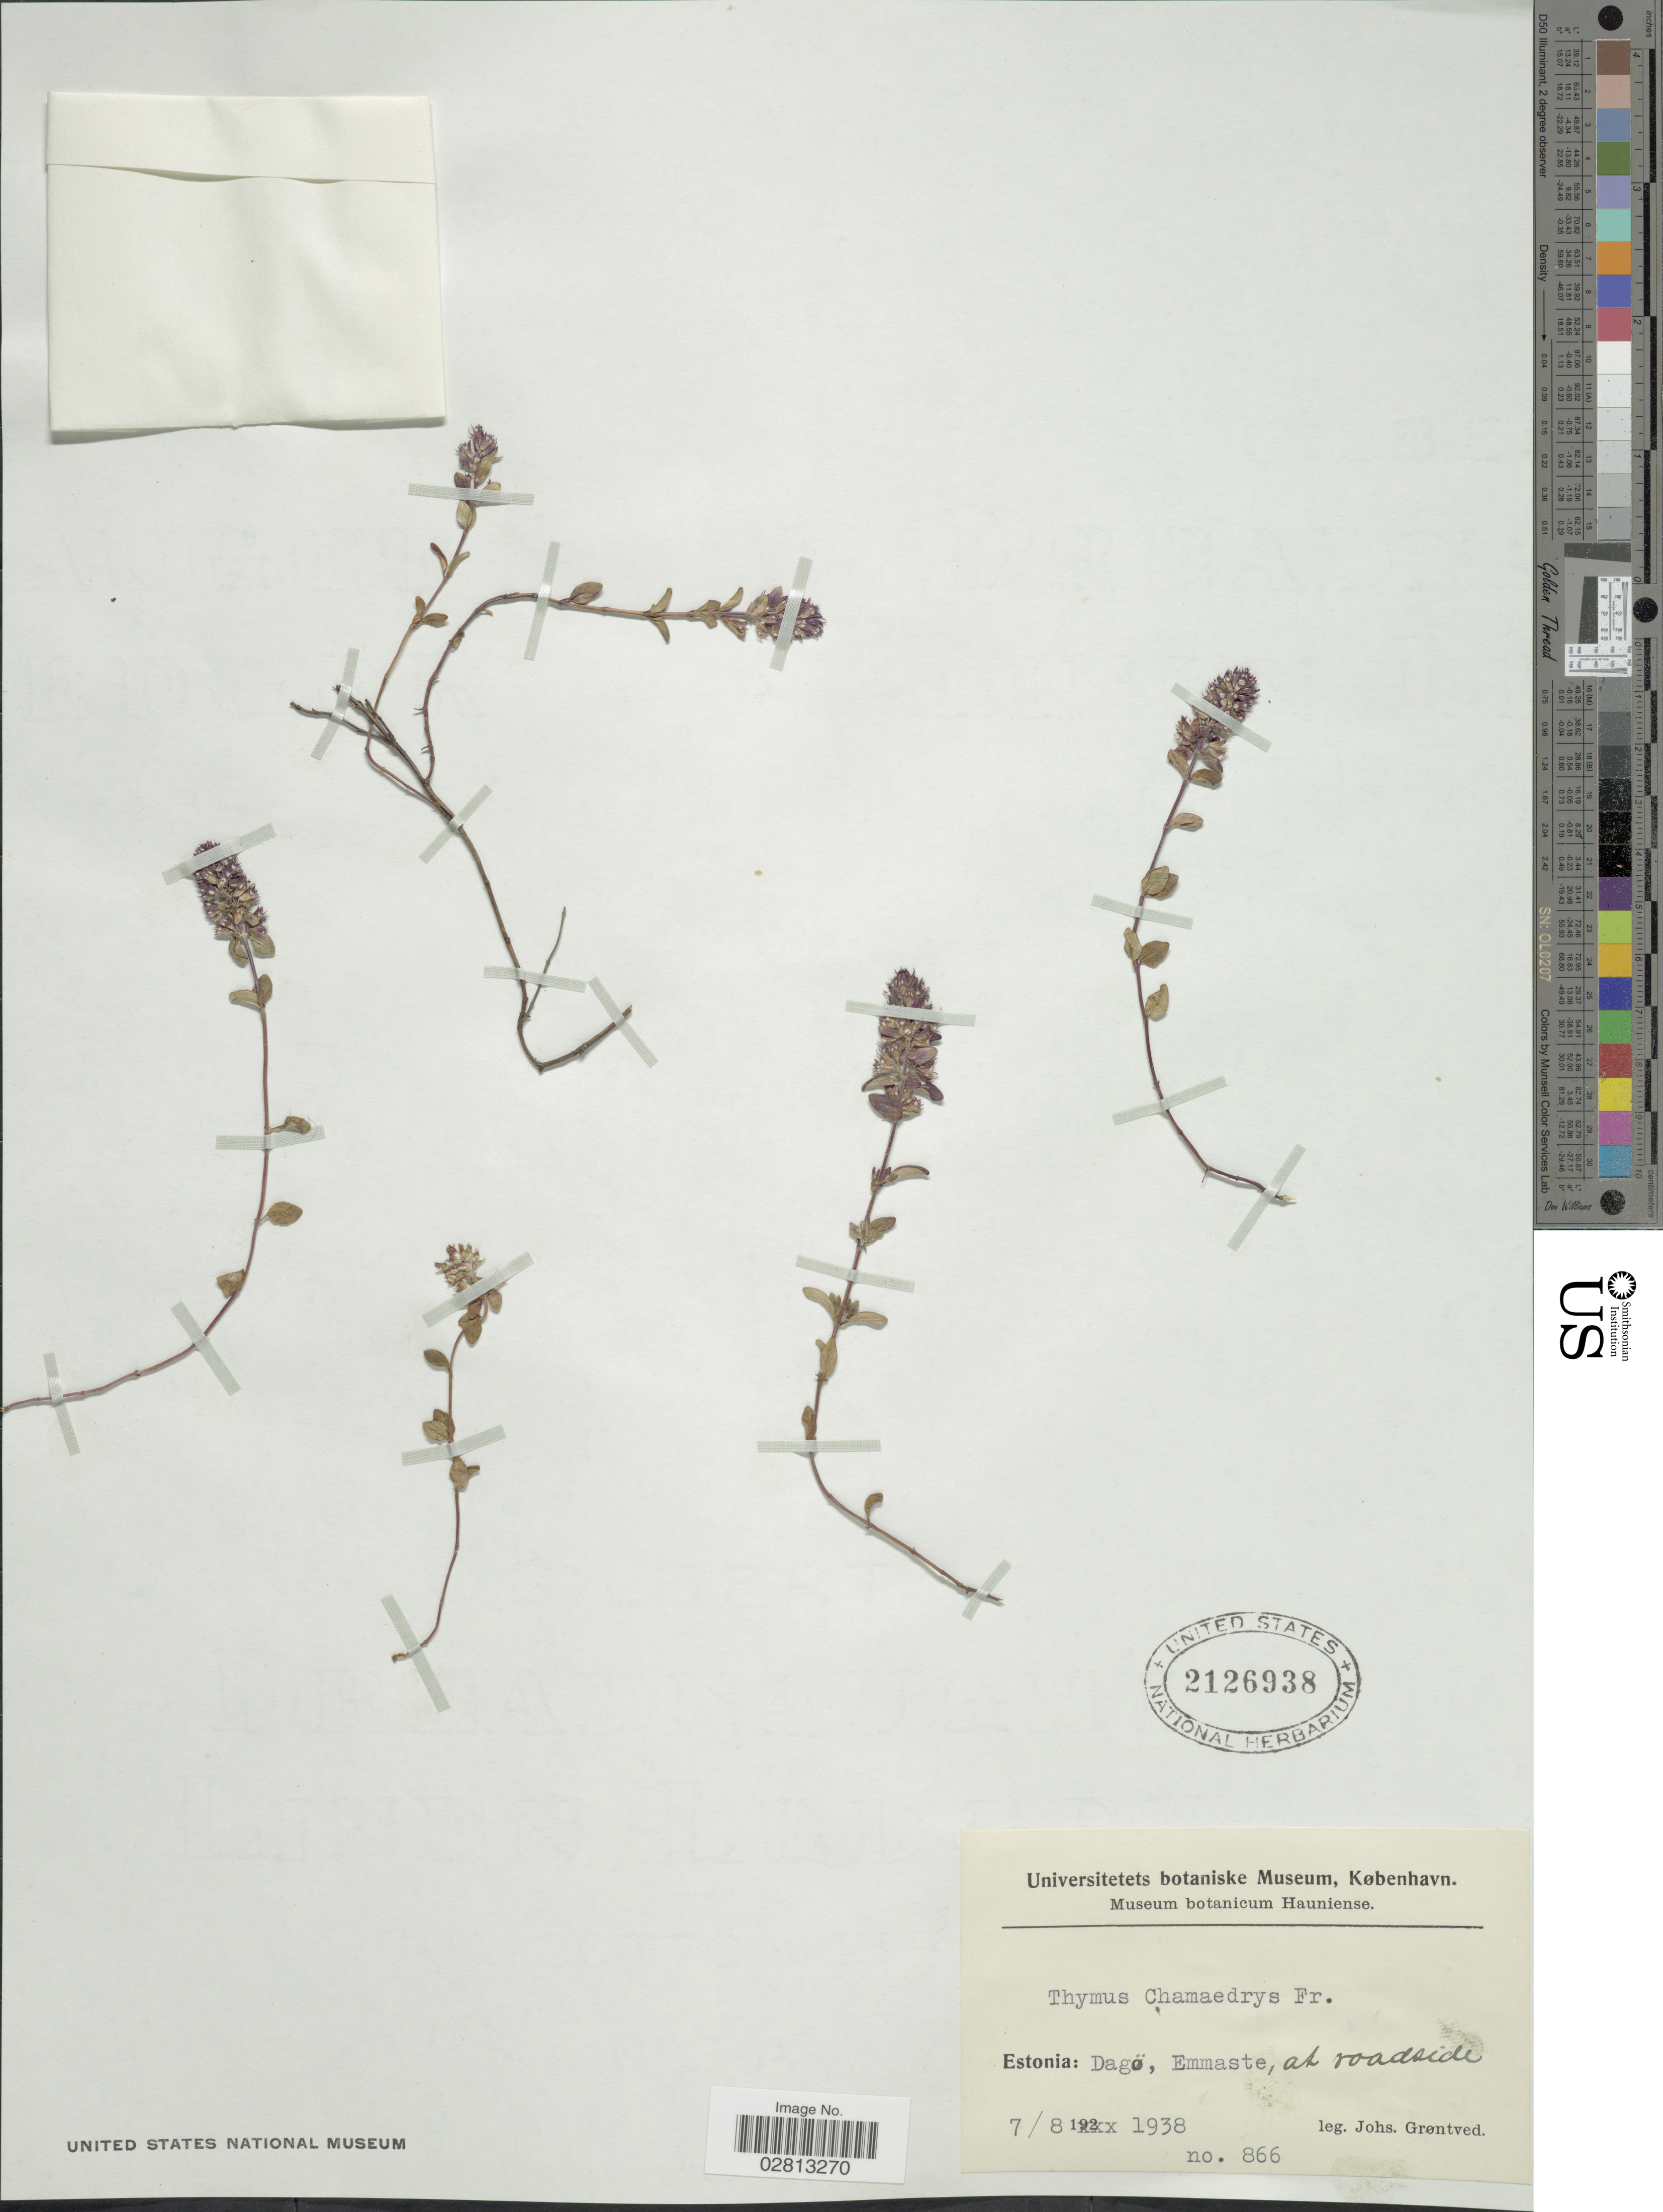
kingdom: Plantae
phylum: Tracheophyta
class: Magnoliopsida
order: Lamiales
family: Lamiaceae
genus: Thymus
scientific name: Thymus chamaedrys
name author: Fr.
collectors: J. Grøntved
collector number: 866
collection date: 1938-08-07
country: Estonia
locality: Dagö, Emmaste, at roadside.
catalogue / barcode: US 2126938